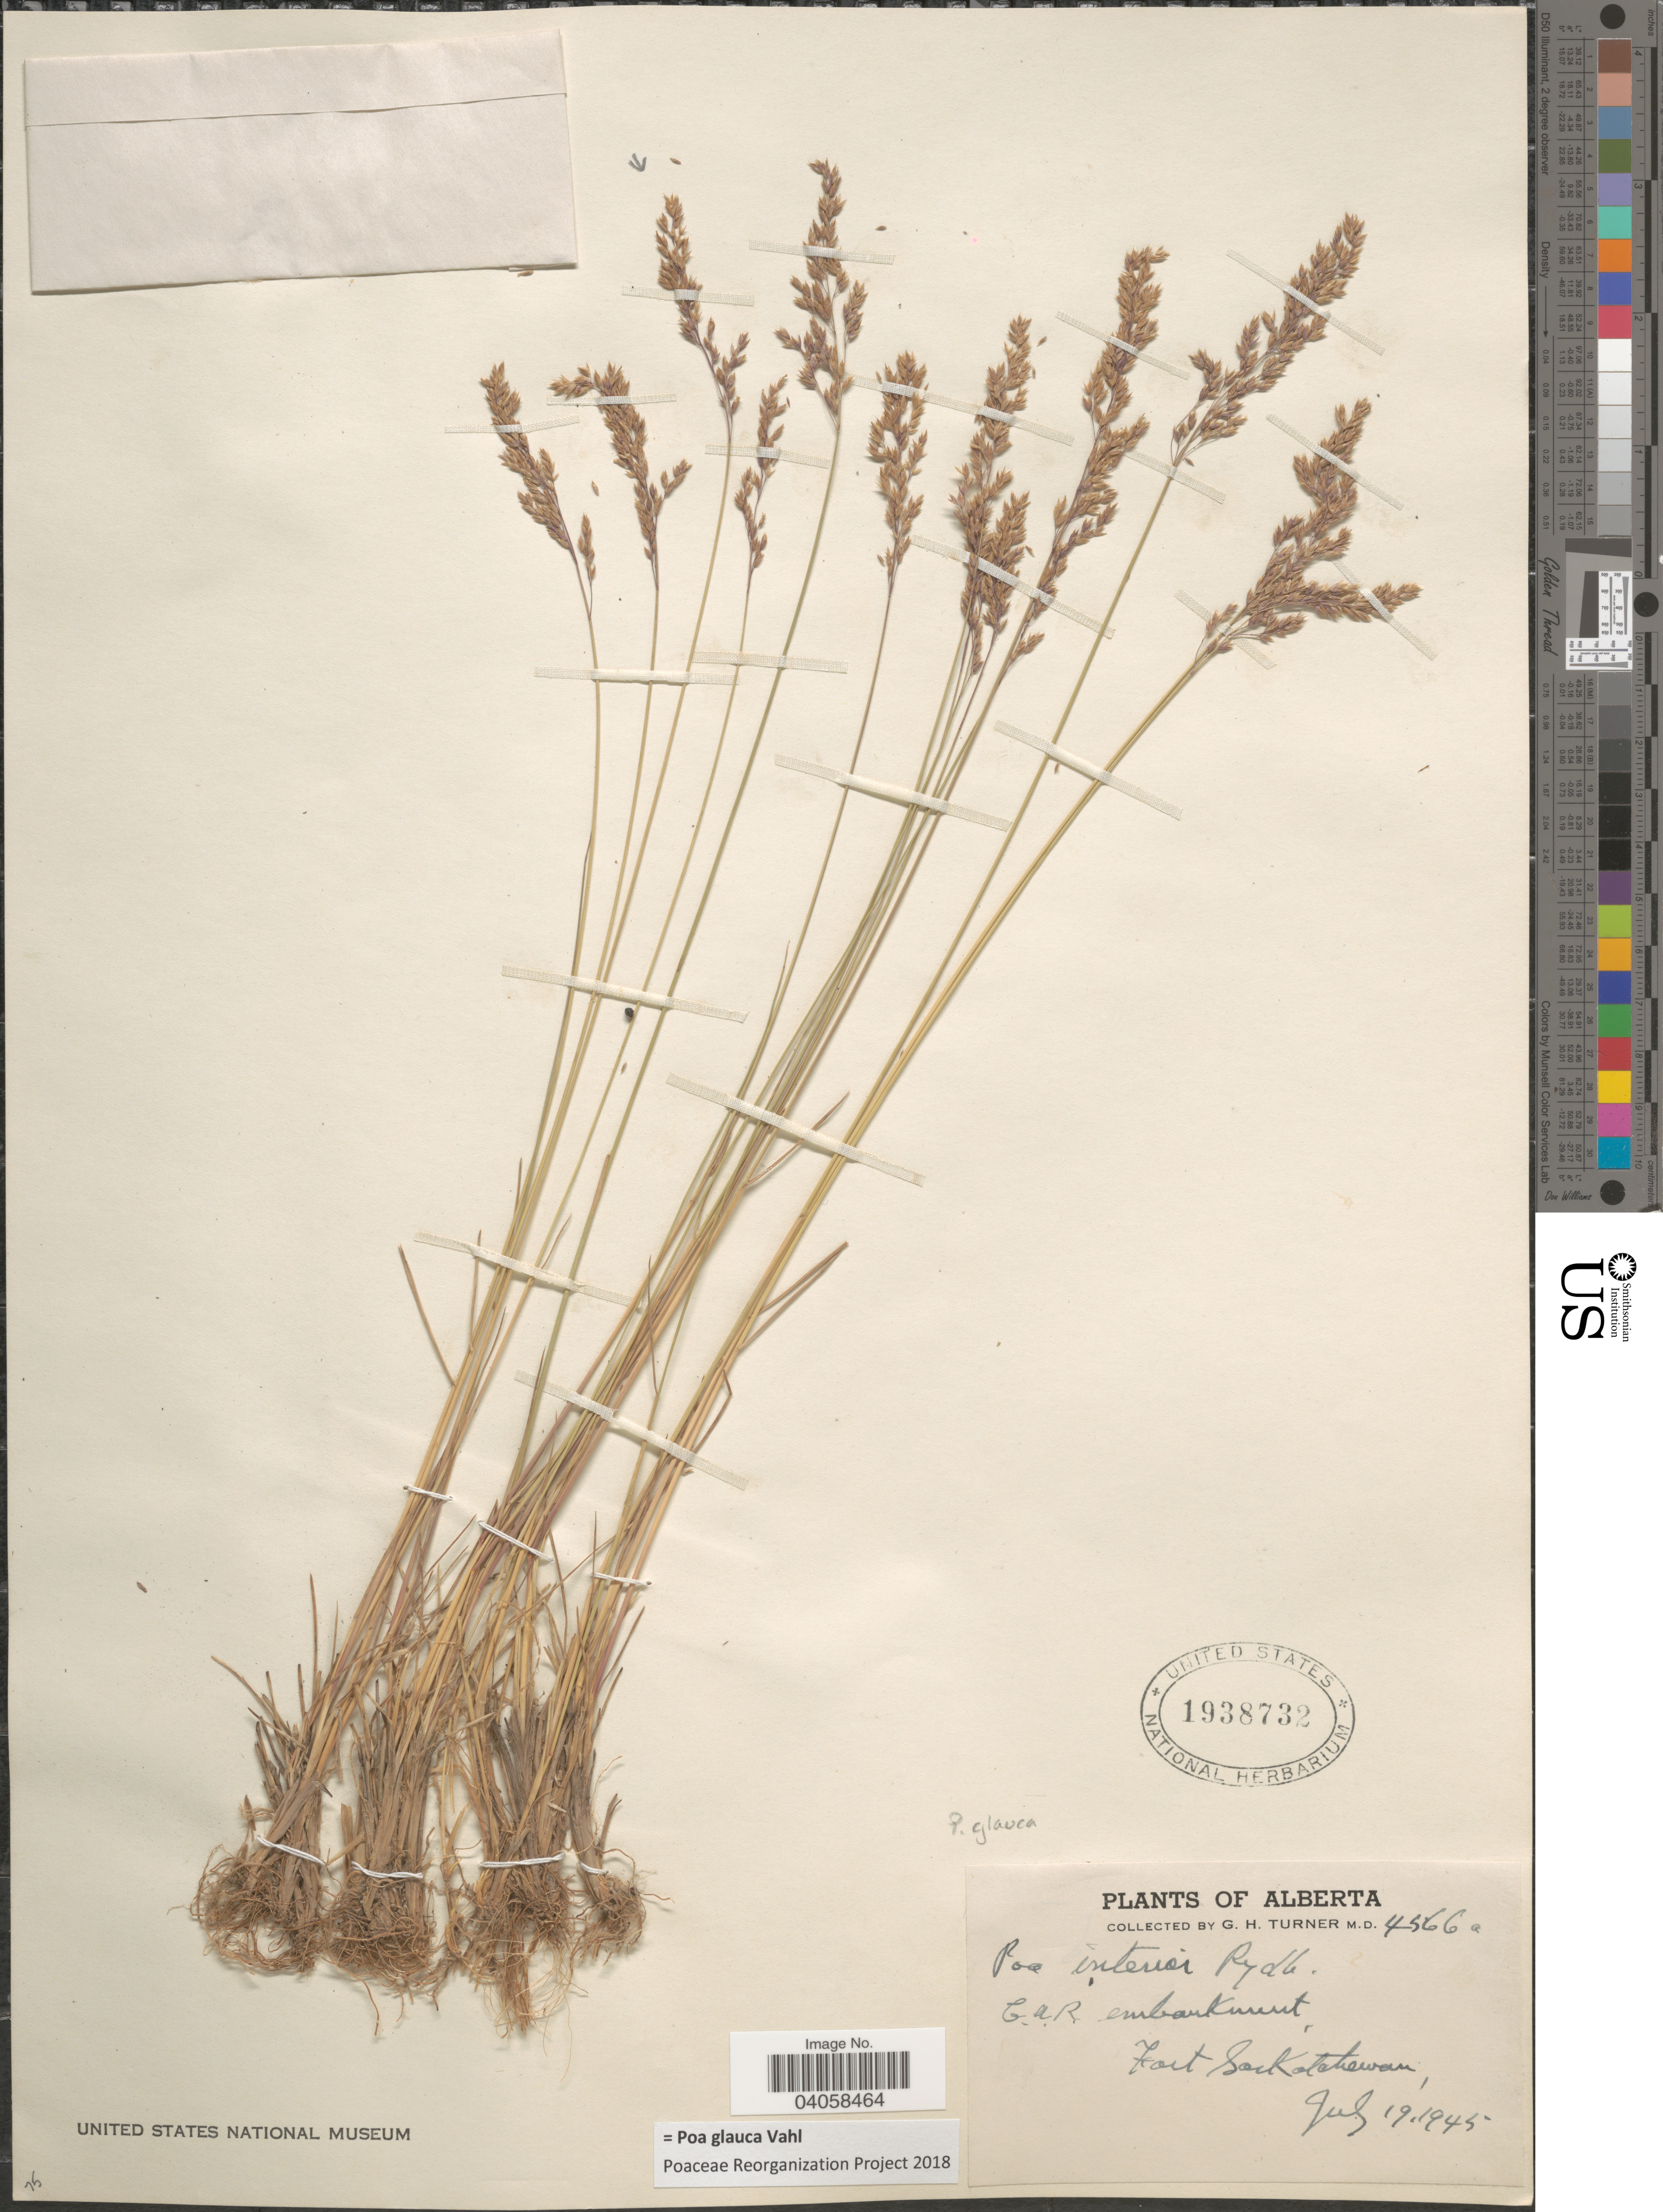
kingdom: Plantae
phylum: Tracheophyta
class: Liliopsida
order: Poales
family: Poaceae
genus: Poa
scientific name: Poa glauca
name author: Vahl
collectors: G. H. Turner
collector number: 4566a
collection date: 1945-07-19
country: Canada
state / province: Alberta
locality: G.A.R. embankment, Fort Sasckatchewan.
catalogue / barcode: US 1938732